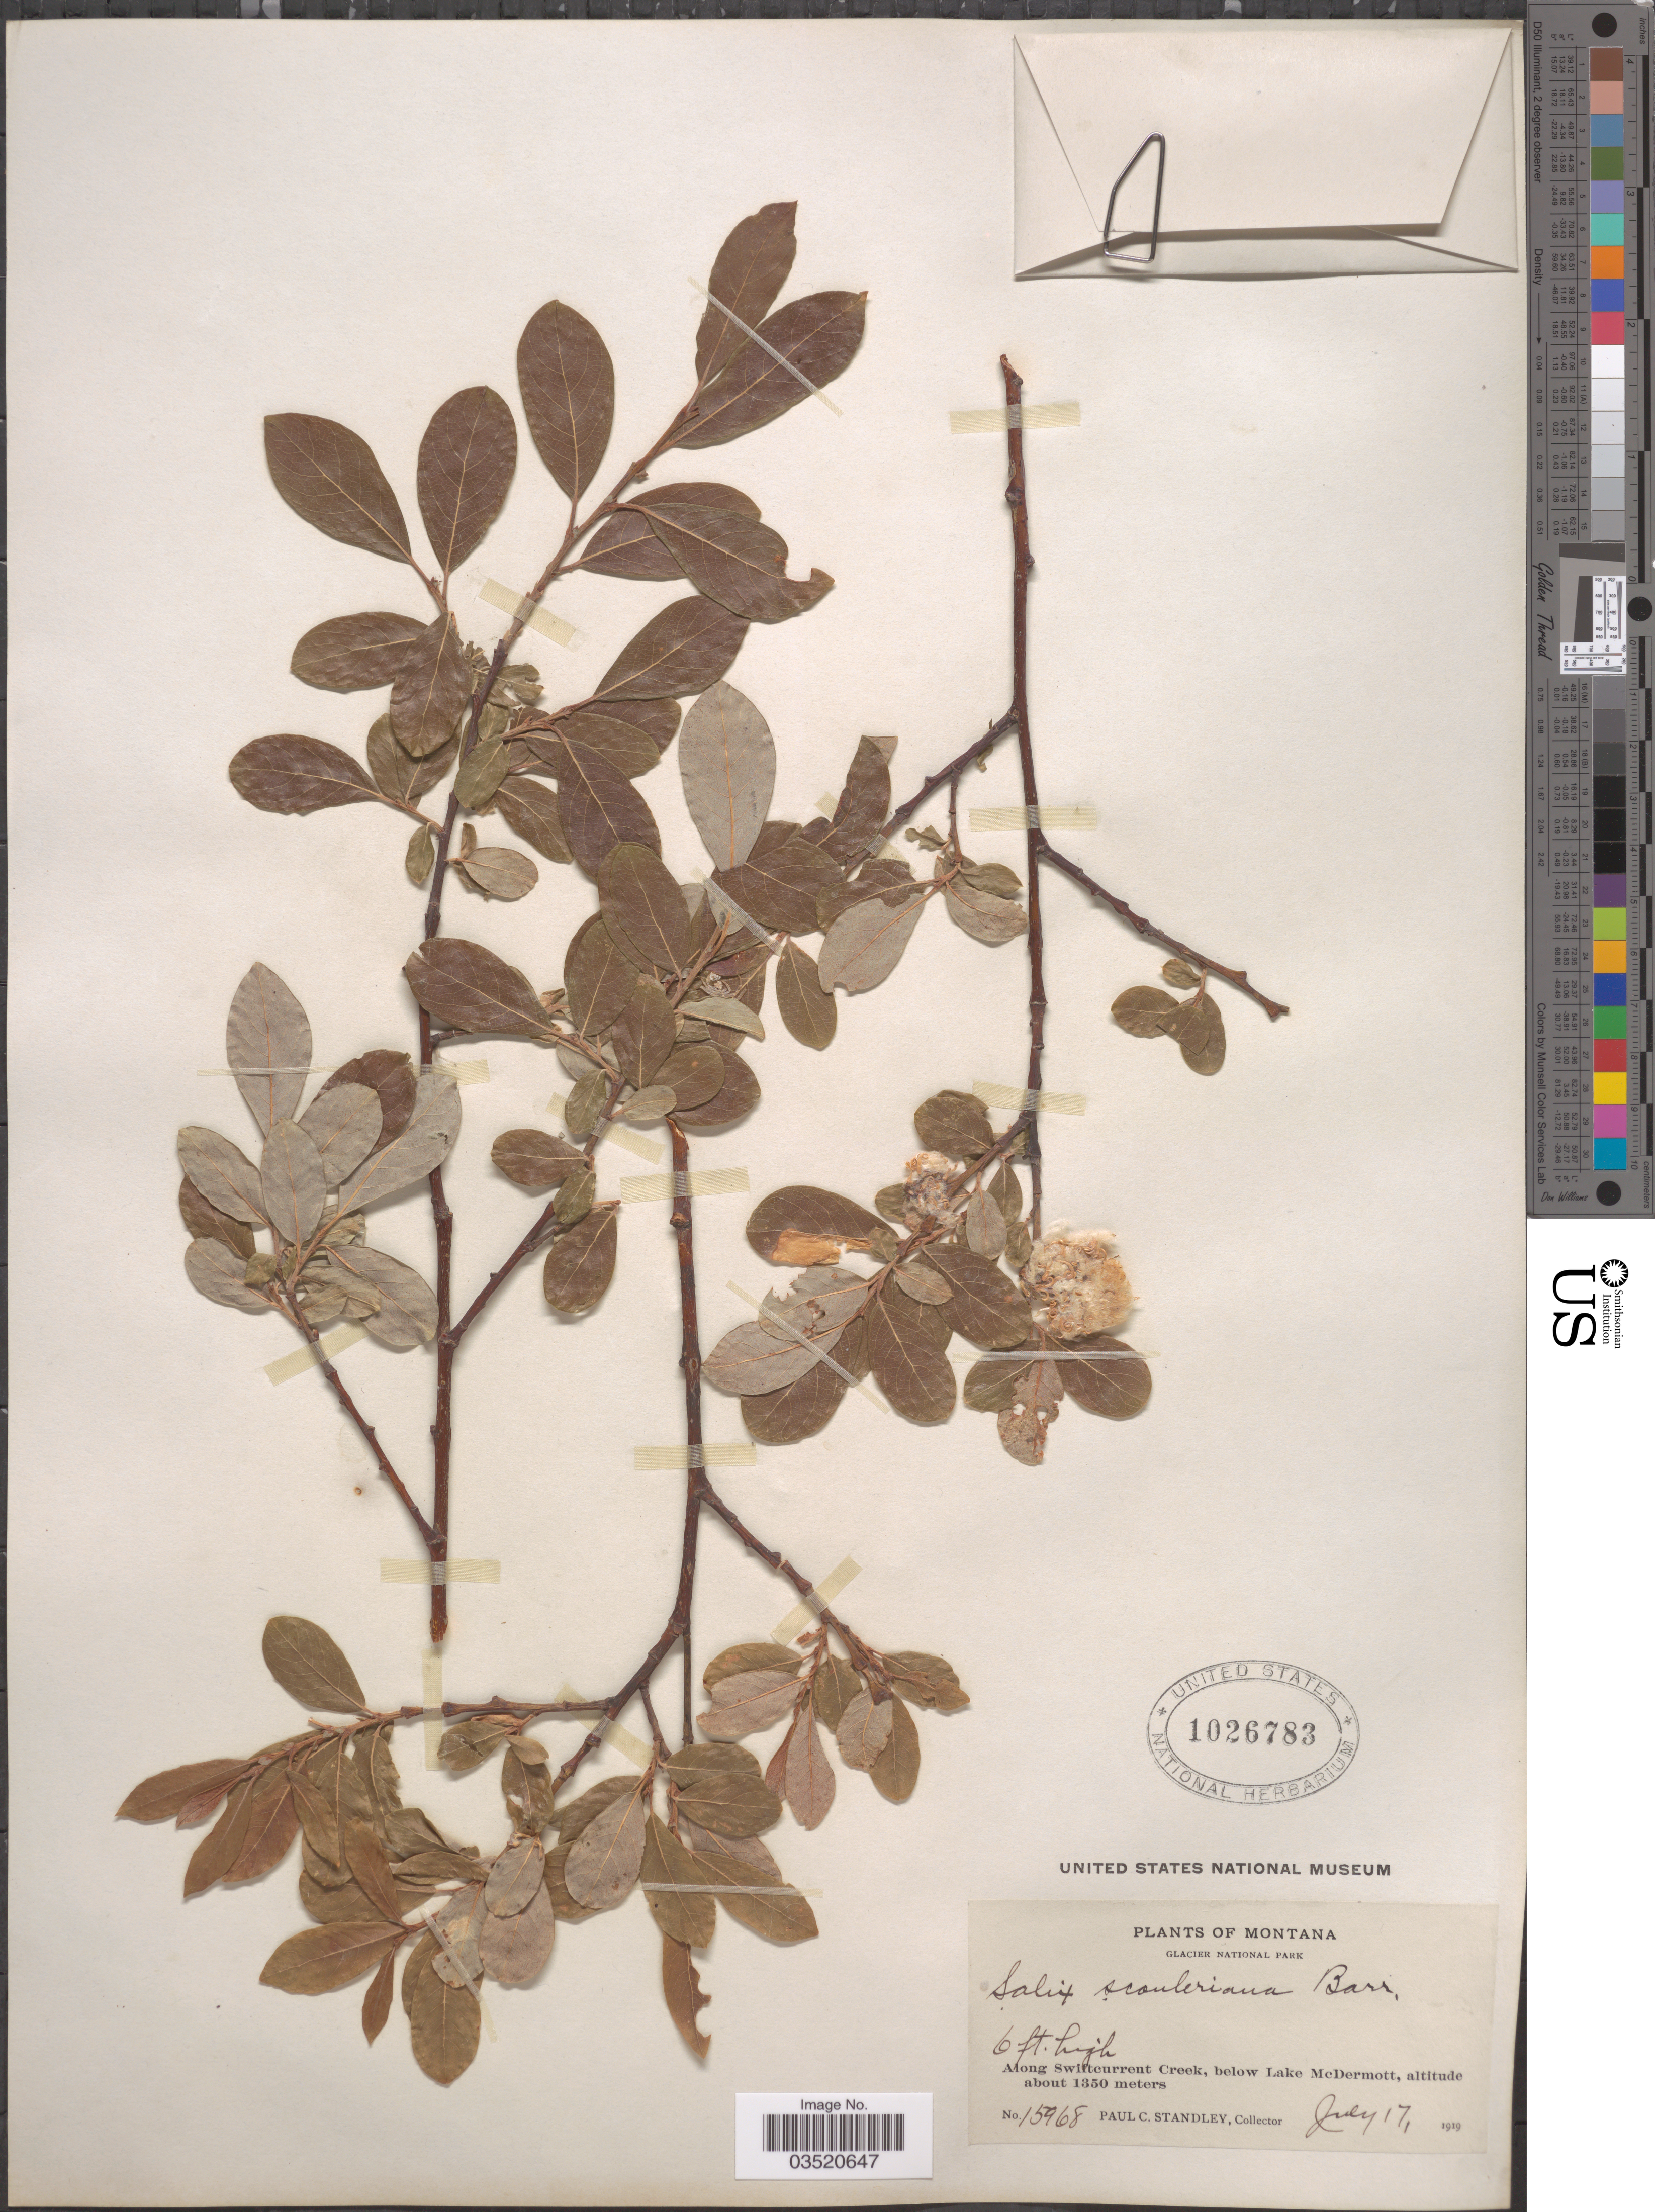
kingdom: Plantae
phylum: Tracheophyta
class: Magnoliopsida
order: Malpighiales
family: Salicaceae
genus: Salix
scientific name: Salix scouleriana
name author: Barratt ex Hook.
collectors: P. C. Standley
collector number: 15968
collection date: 1919-07-17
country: United States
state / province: Montana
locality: Glacier National Park. Along Swiftcurrent Creek, below lake McDermott.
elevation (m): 1350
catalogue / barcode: US 1026783